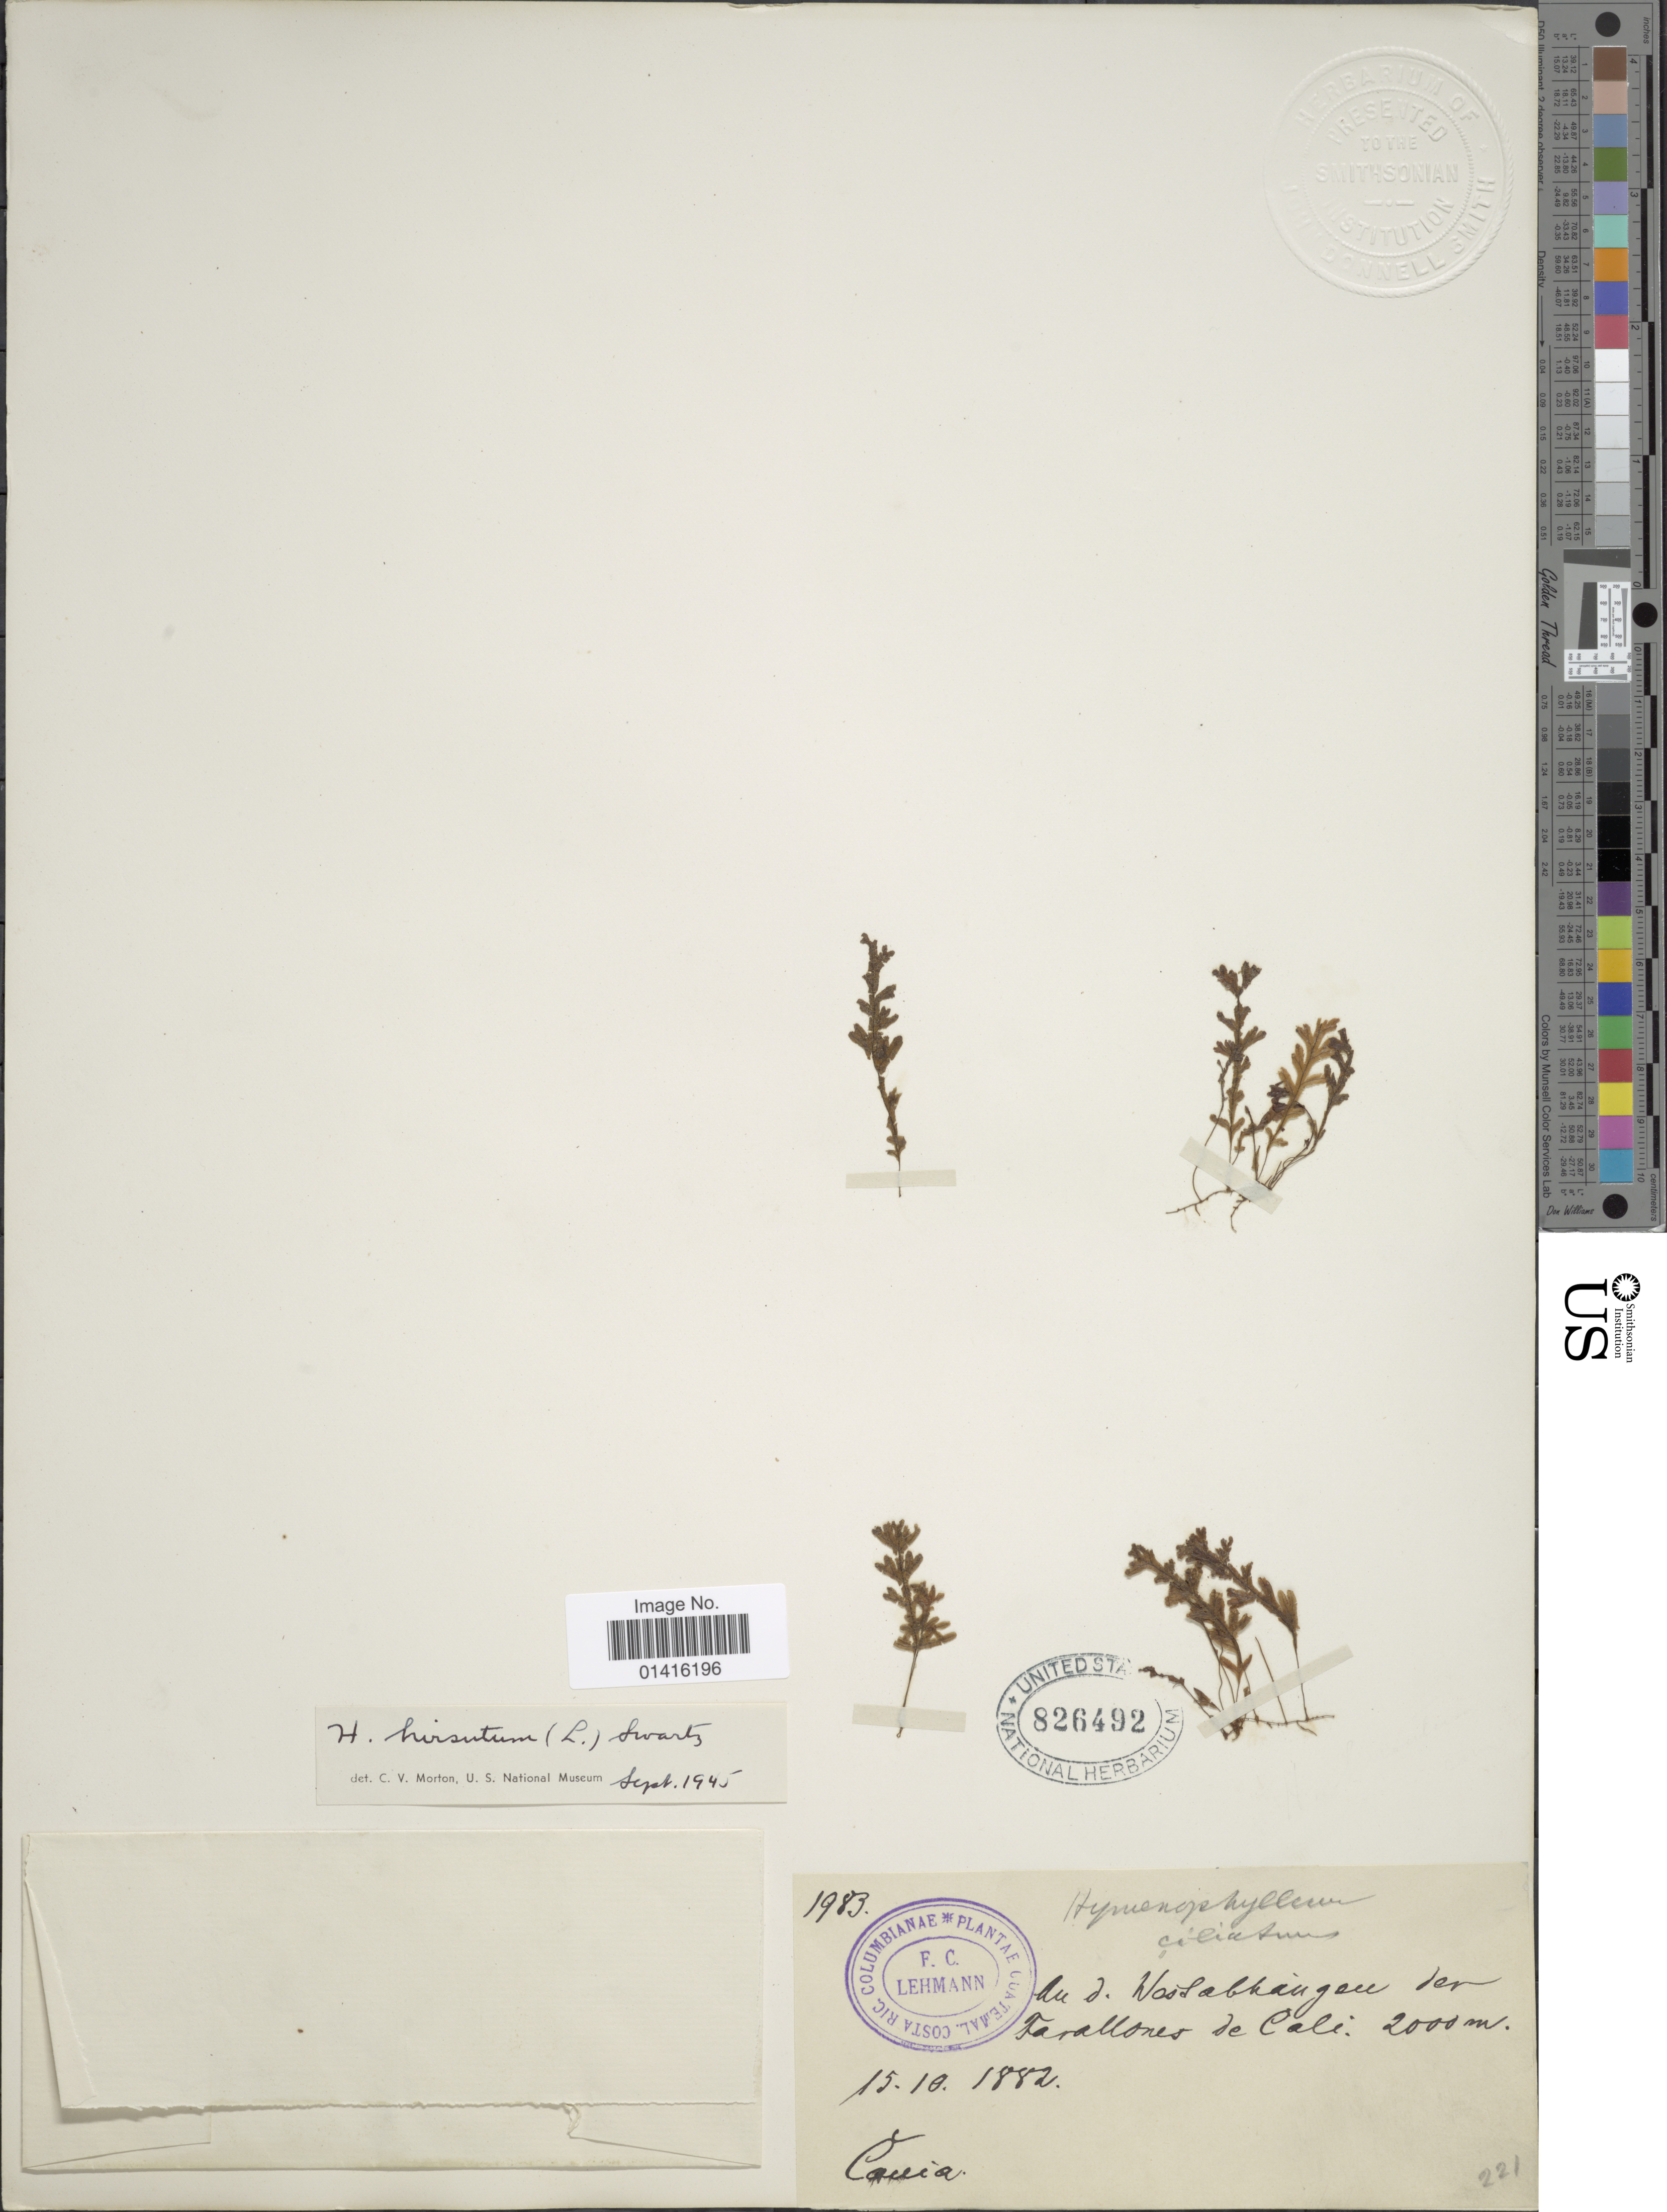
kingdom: Plantae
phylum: Tracheophyta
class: Polypodiopsida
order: Hymenophyllales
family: Hymenophyllaceae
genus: Hymenophyllum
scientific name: Hymenophyllum fragile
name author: (Hedw.) C.V. Morton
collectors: Cania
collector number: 1983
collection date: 1882-10-15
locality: Farallones de Cali [interpreted]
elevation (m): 2000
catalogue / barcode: US 826492